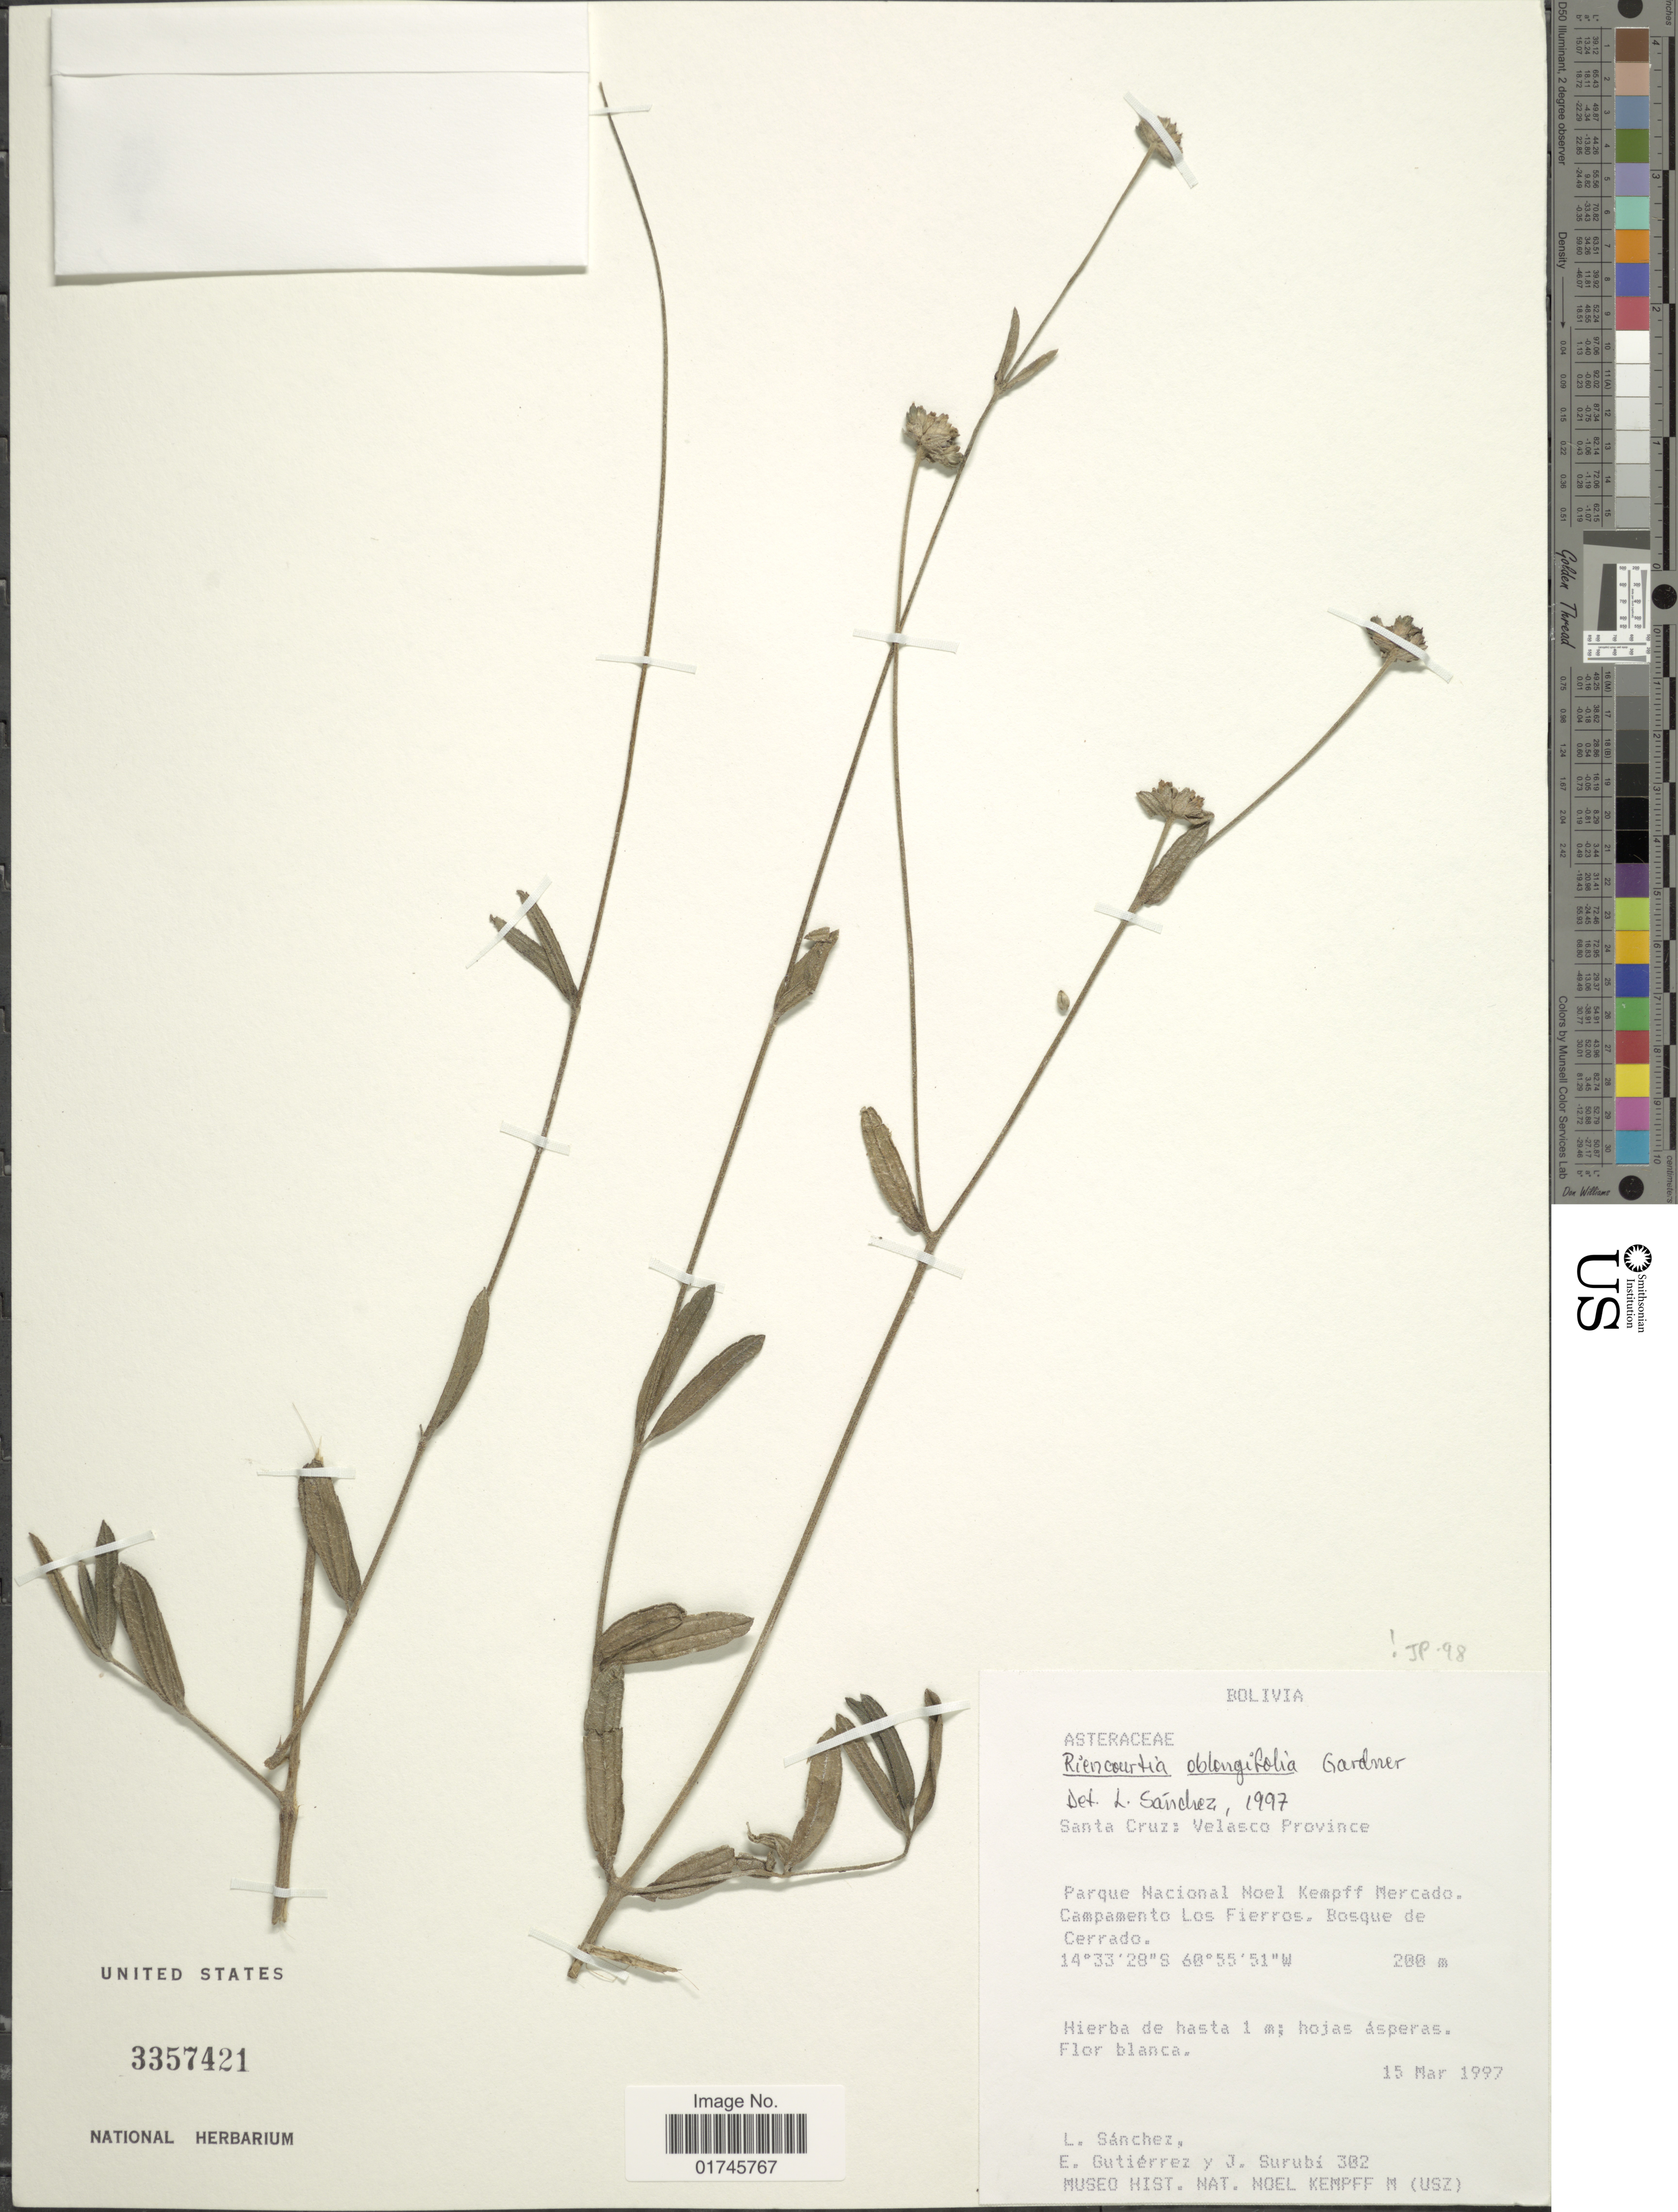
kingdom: Plantae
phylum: Tracheophyta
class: Magnoliopsida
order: Asterales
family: Asteraceae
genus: Riencourtia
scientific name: Riencourtia oblongifolia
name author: Gardner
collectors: L. Sanchez, E. Gutiérrez & J. Surubi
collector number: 302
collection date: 1997-03-15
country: Bolivia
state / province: Santa Cruz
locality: Santa Cruz: Velasco Province. Parque Nacional Noel Kempff Mercado, Campamento Los Fierros, Bosque de Cerrado.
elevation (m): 200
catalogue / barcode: US 3357421